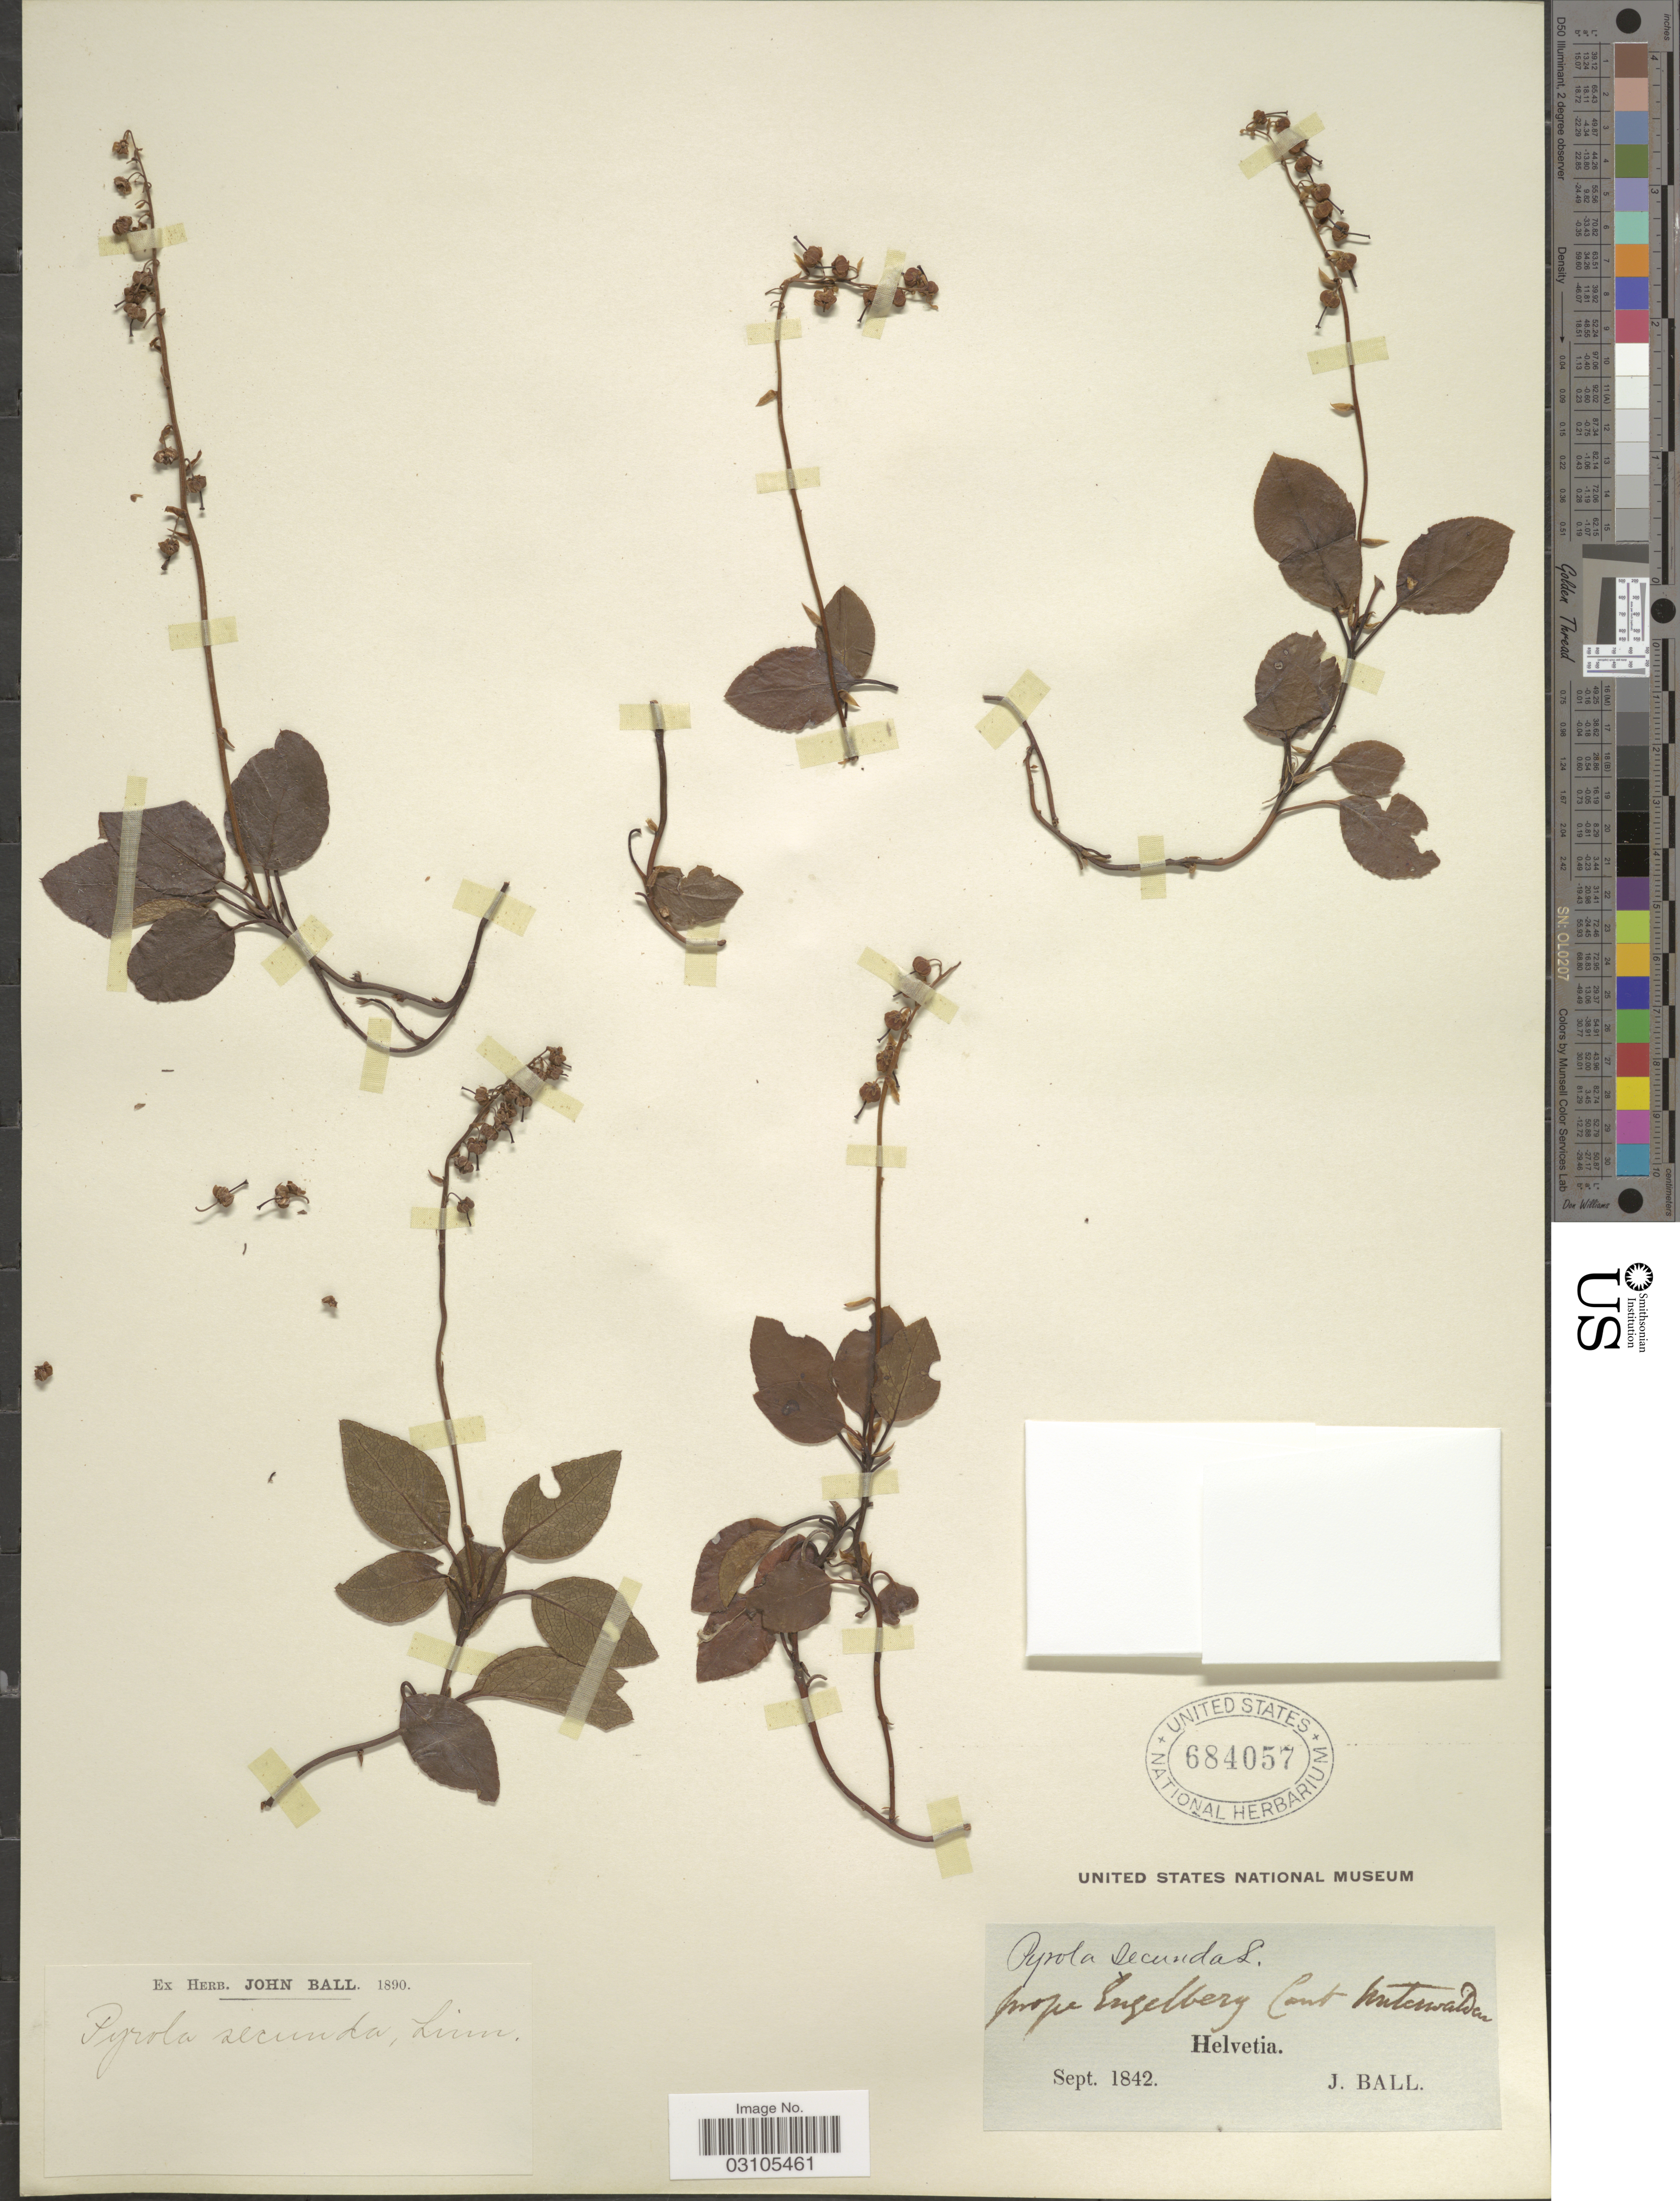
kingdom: Plantae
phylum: Tracheophyta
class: Magnoliopsida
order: Ericales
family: Ericaceae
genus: Orthilia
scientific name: Orthilia secunda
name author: (L.) House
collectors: J. Ball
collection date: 1842-09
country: Switzerland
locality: Prope Engelberg Cant [illegible text]walde Helvetia.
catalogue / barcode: US 684057